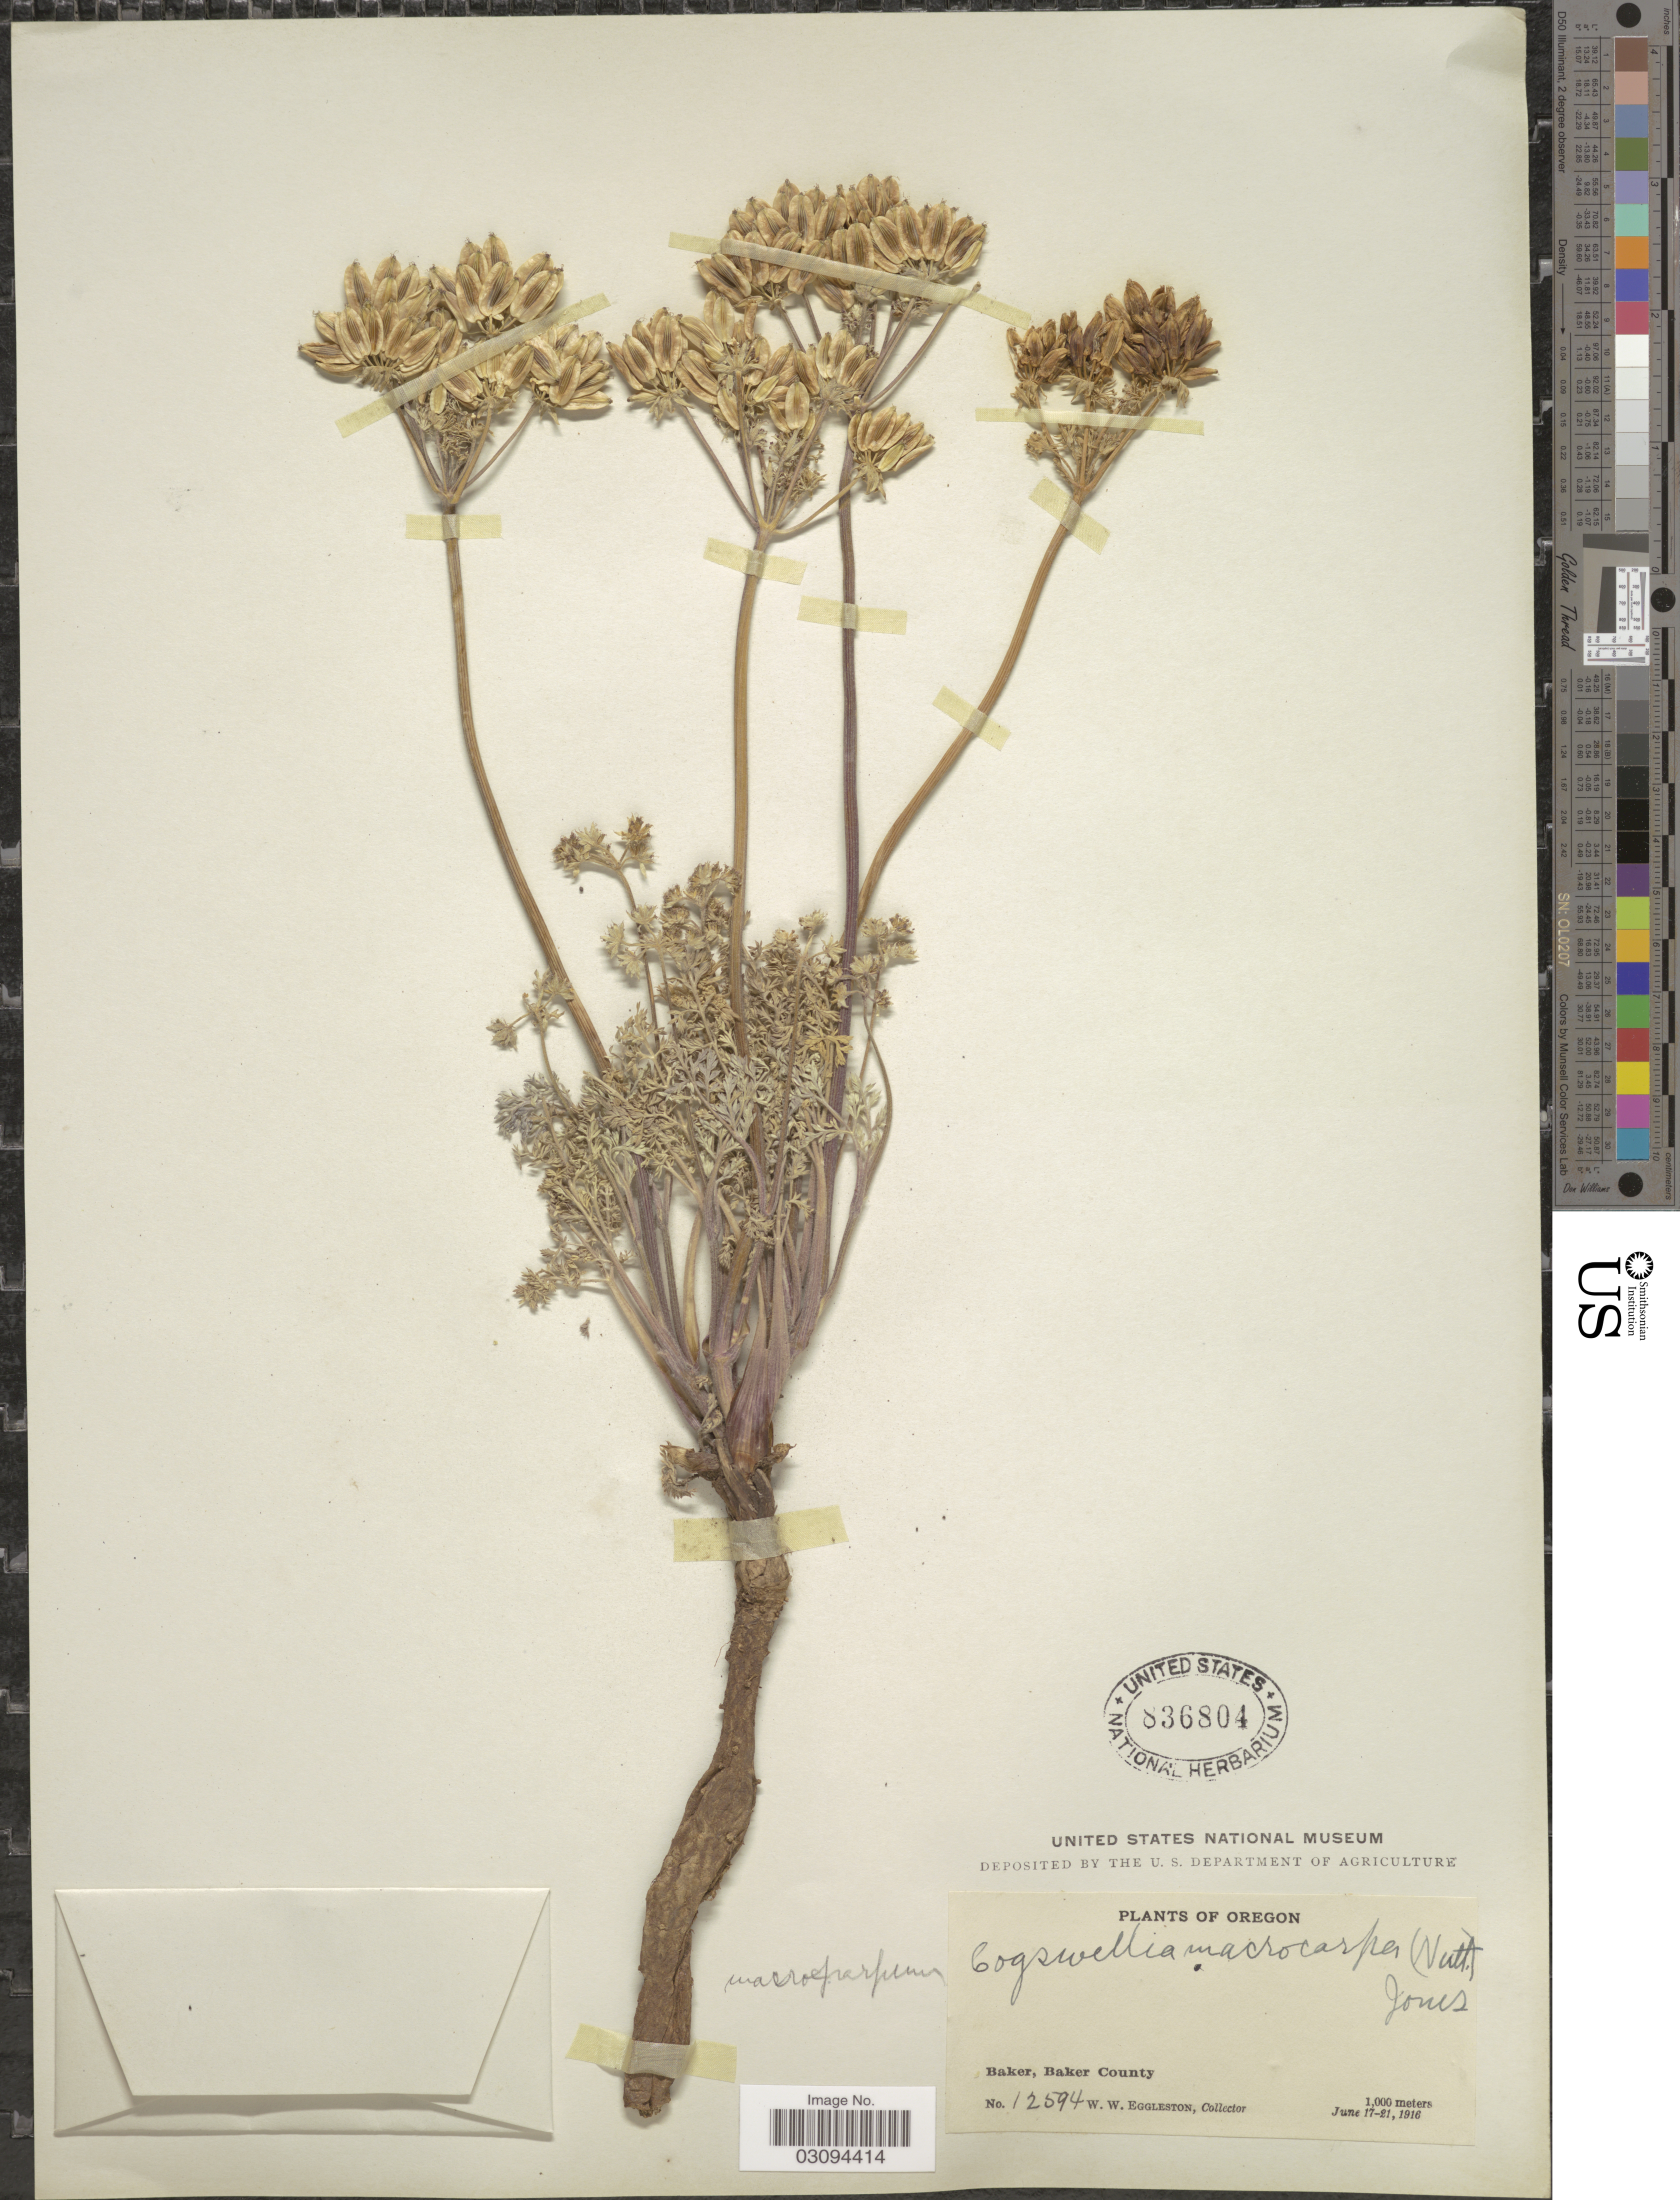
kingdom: Plantae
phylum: Tracheophyta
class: Magnoliopsida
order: Apiales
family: Apiaceae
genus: Lomatium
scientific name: Lomatium macrocarpum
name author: (Hook. et al.) J.M. Coult. & Rose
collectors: W. W. Eggleston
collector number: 12594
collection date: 1916-06-17/1916-06-21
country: United States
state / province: Oregon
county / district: Baker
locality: Baker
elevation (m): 1000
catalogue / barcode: US 836804